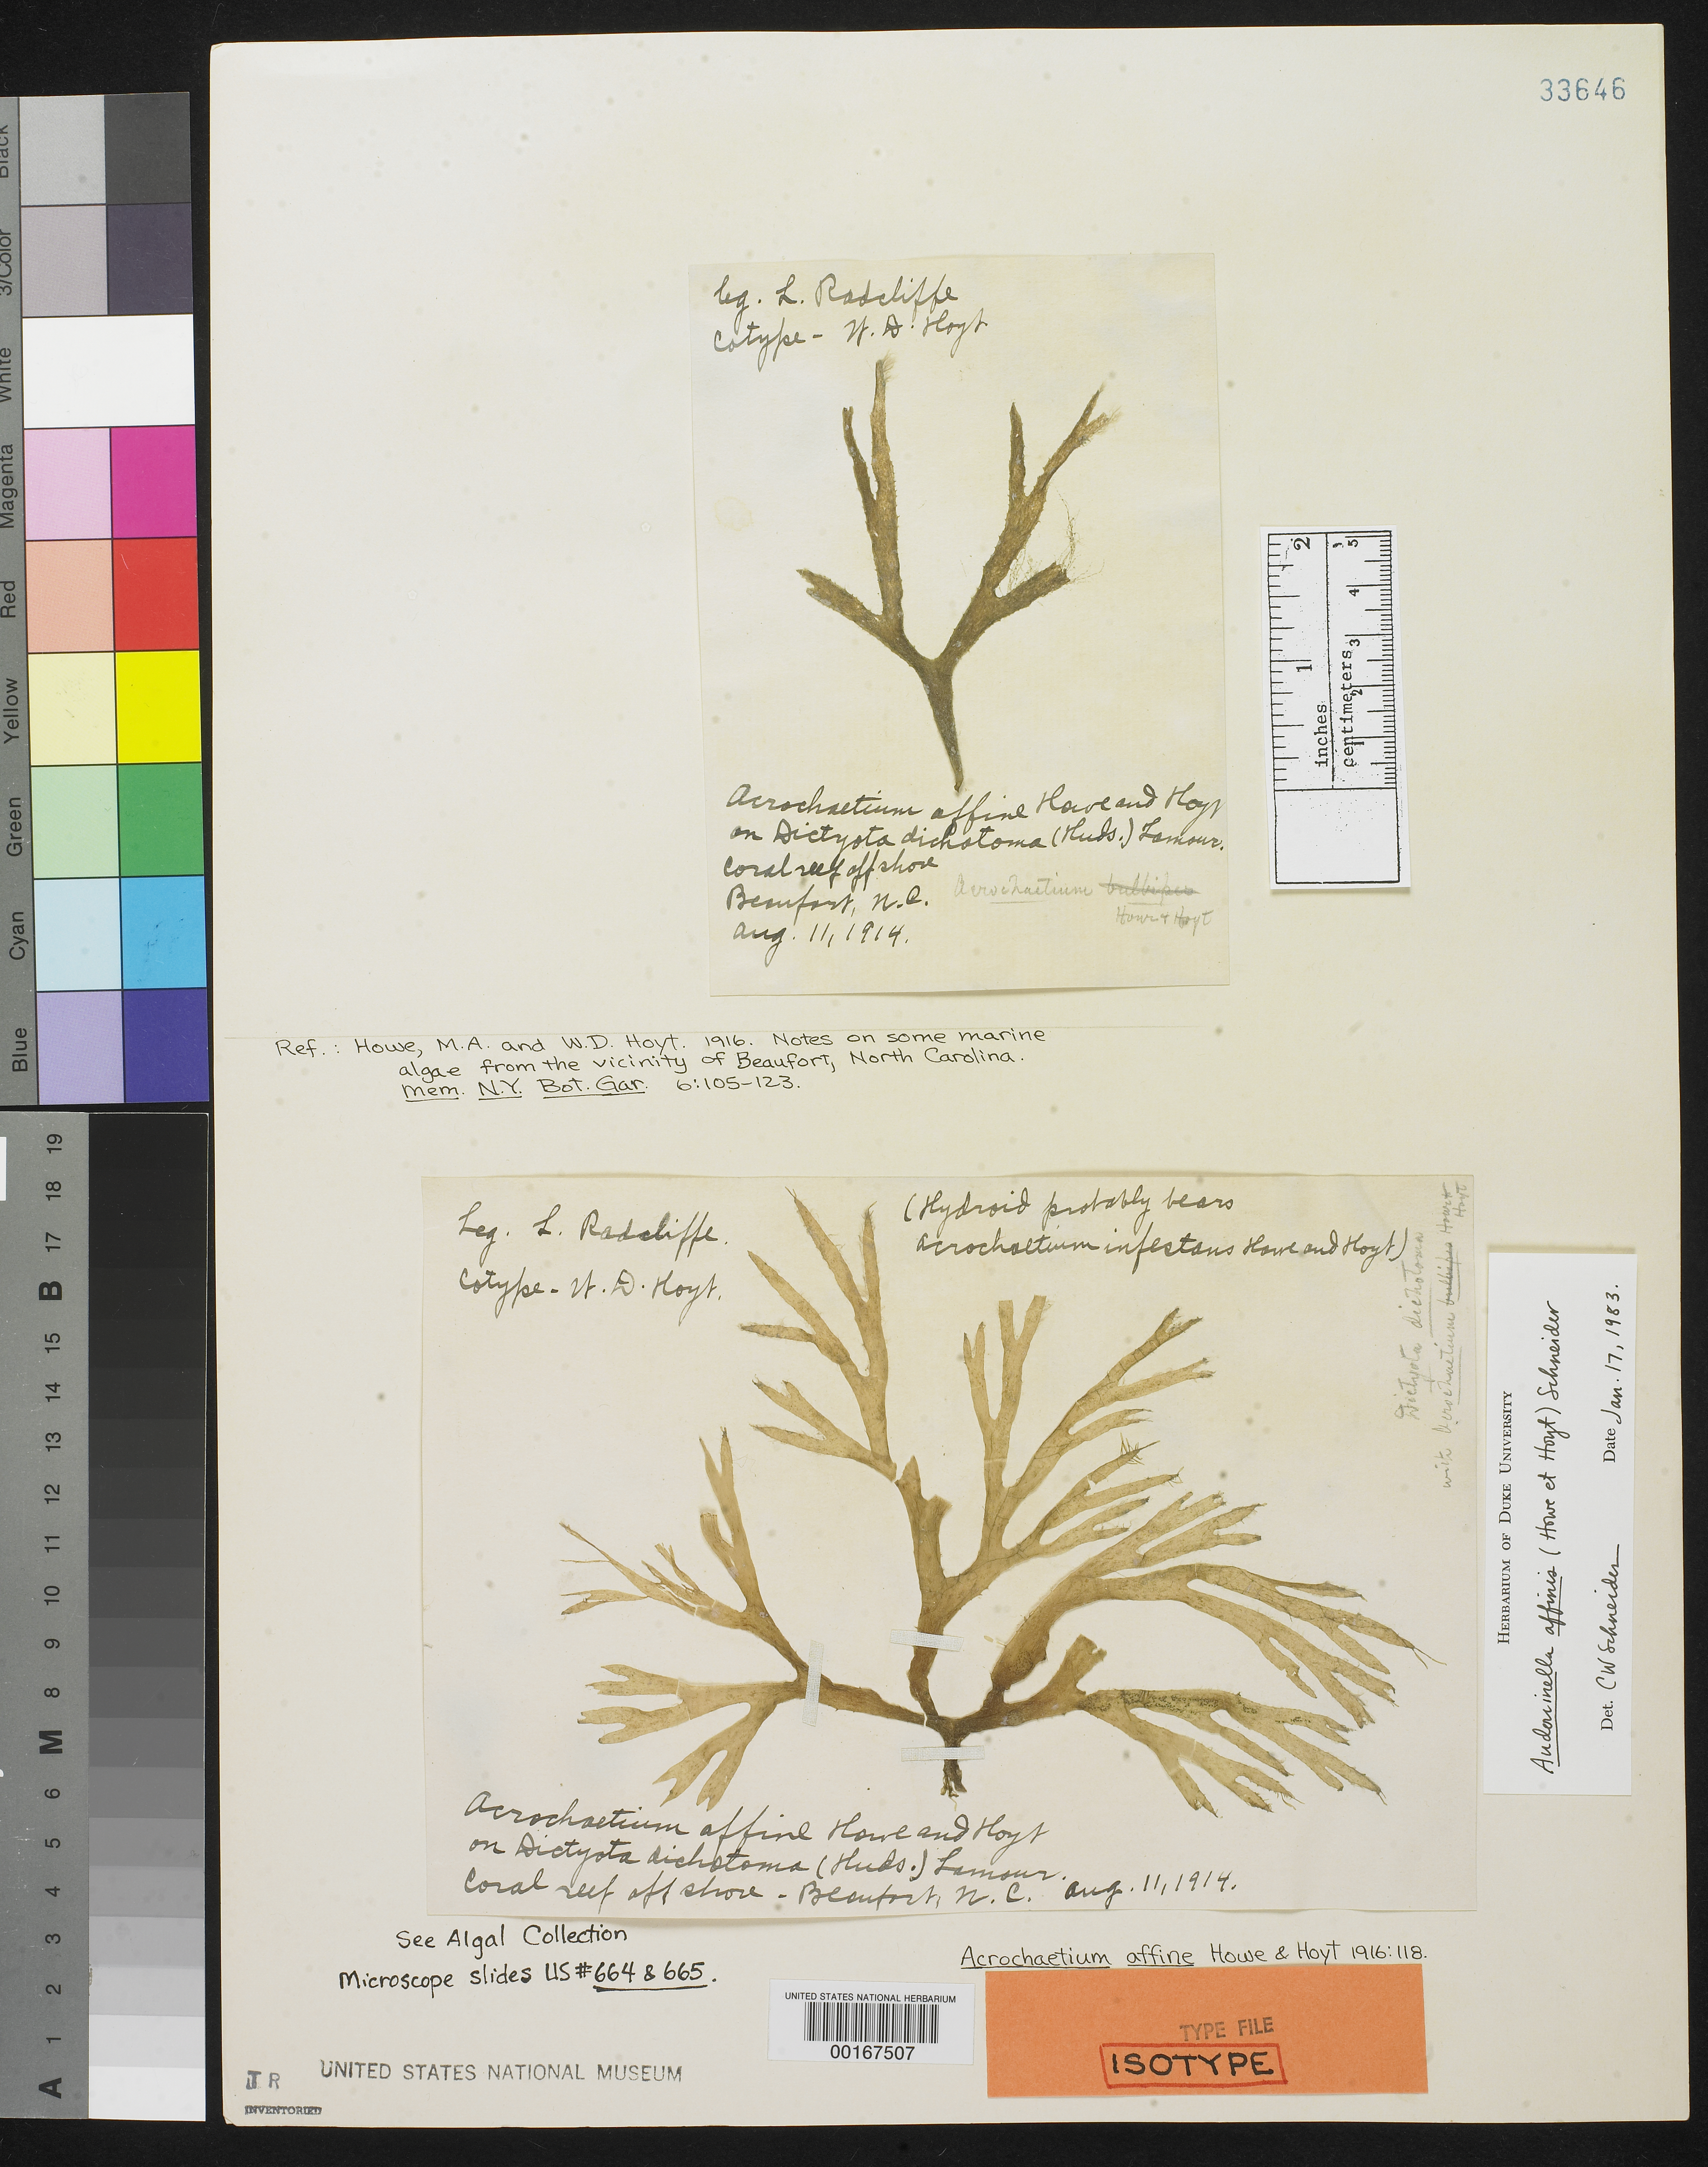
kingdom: Plantae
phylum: Rhodophyta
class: Florideophyceae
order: Acrochaetiales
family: Acrochaetiaceae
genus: Acrochaetium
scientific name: Acrochaetium affine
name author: M. Howe & Hoyt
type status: Isotype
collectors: L. Radcliffe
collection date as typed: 11 Aug 1914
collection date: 1914-08-11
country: United States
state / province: North Carolina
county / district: Carteret County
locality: Coral reef 23 miles off Beaufort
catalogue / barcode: US 33646